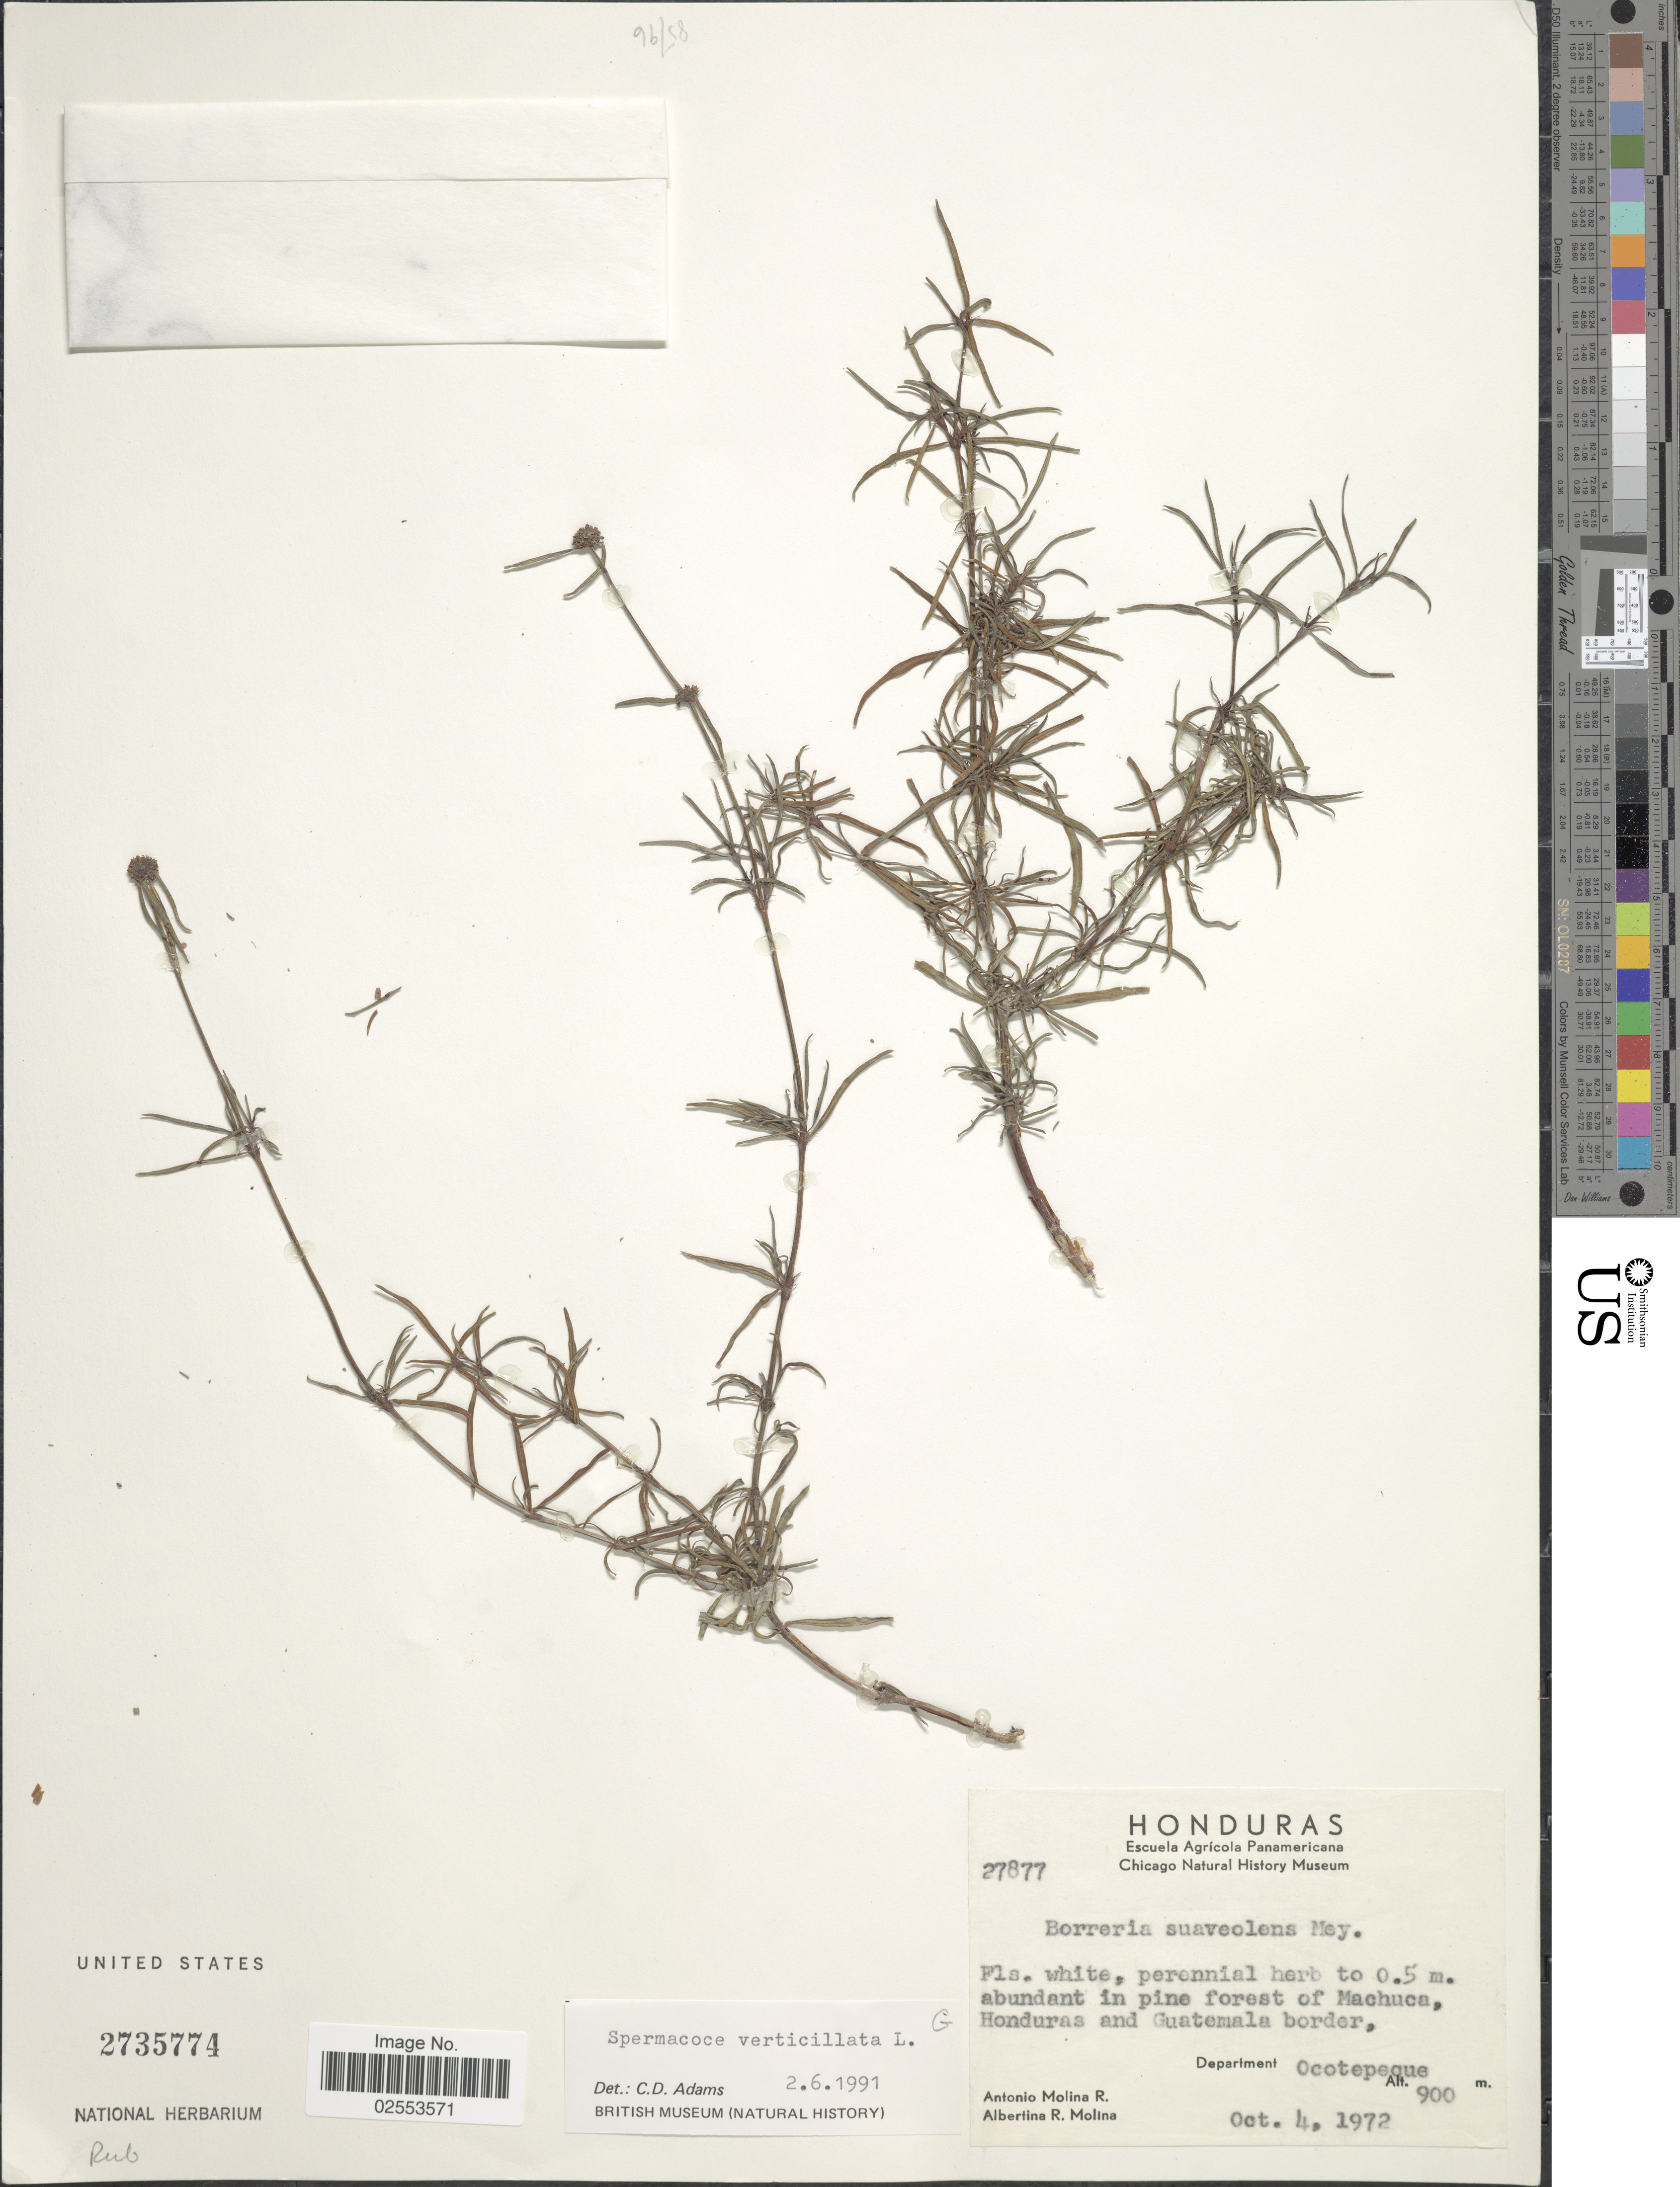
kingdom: Plantae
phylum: Tracheophyta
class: Magnoliopsida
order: Gentianales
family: Rubiaceae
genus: Spermacoce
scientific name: Spermacoce verticillata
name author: L.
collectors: A. Molina R. & A. R. Molina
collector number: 27877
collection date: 1972-10-04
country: Honduras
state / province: Ocotepeque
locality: Machuca, Honduras and Guatemala border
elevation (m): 900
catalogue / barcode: US 2735774